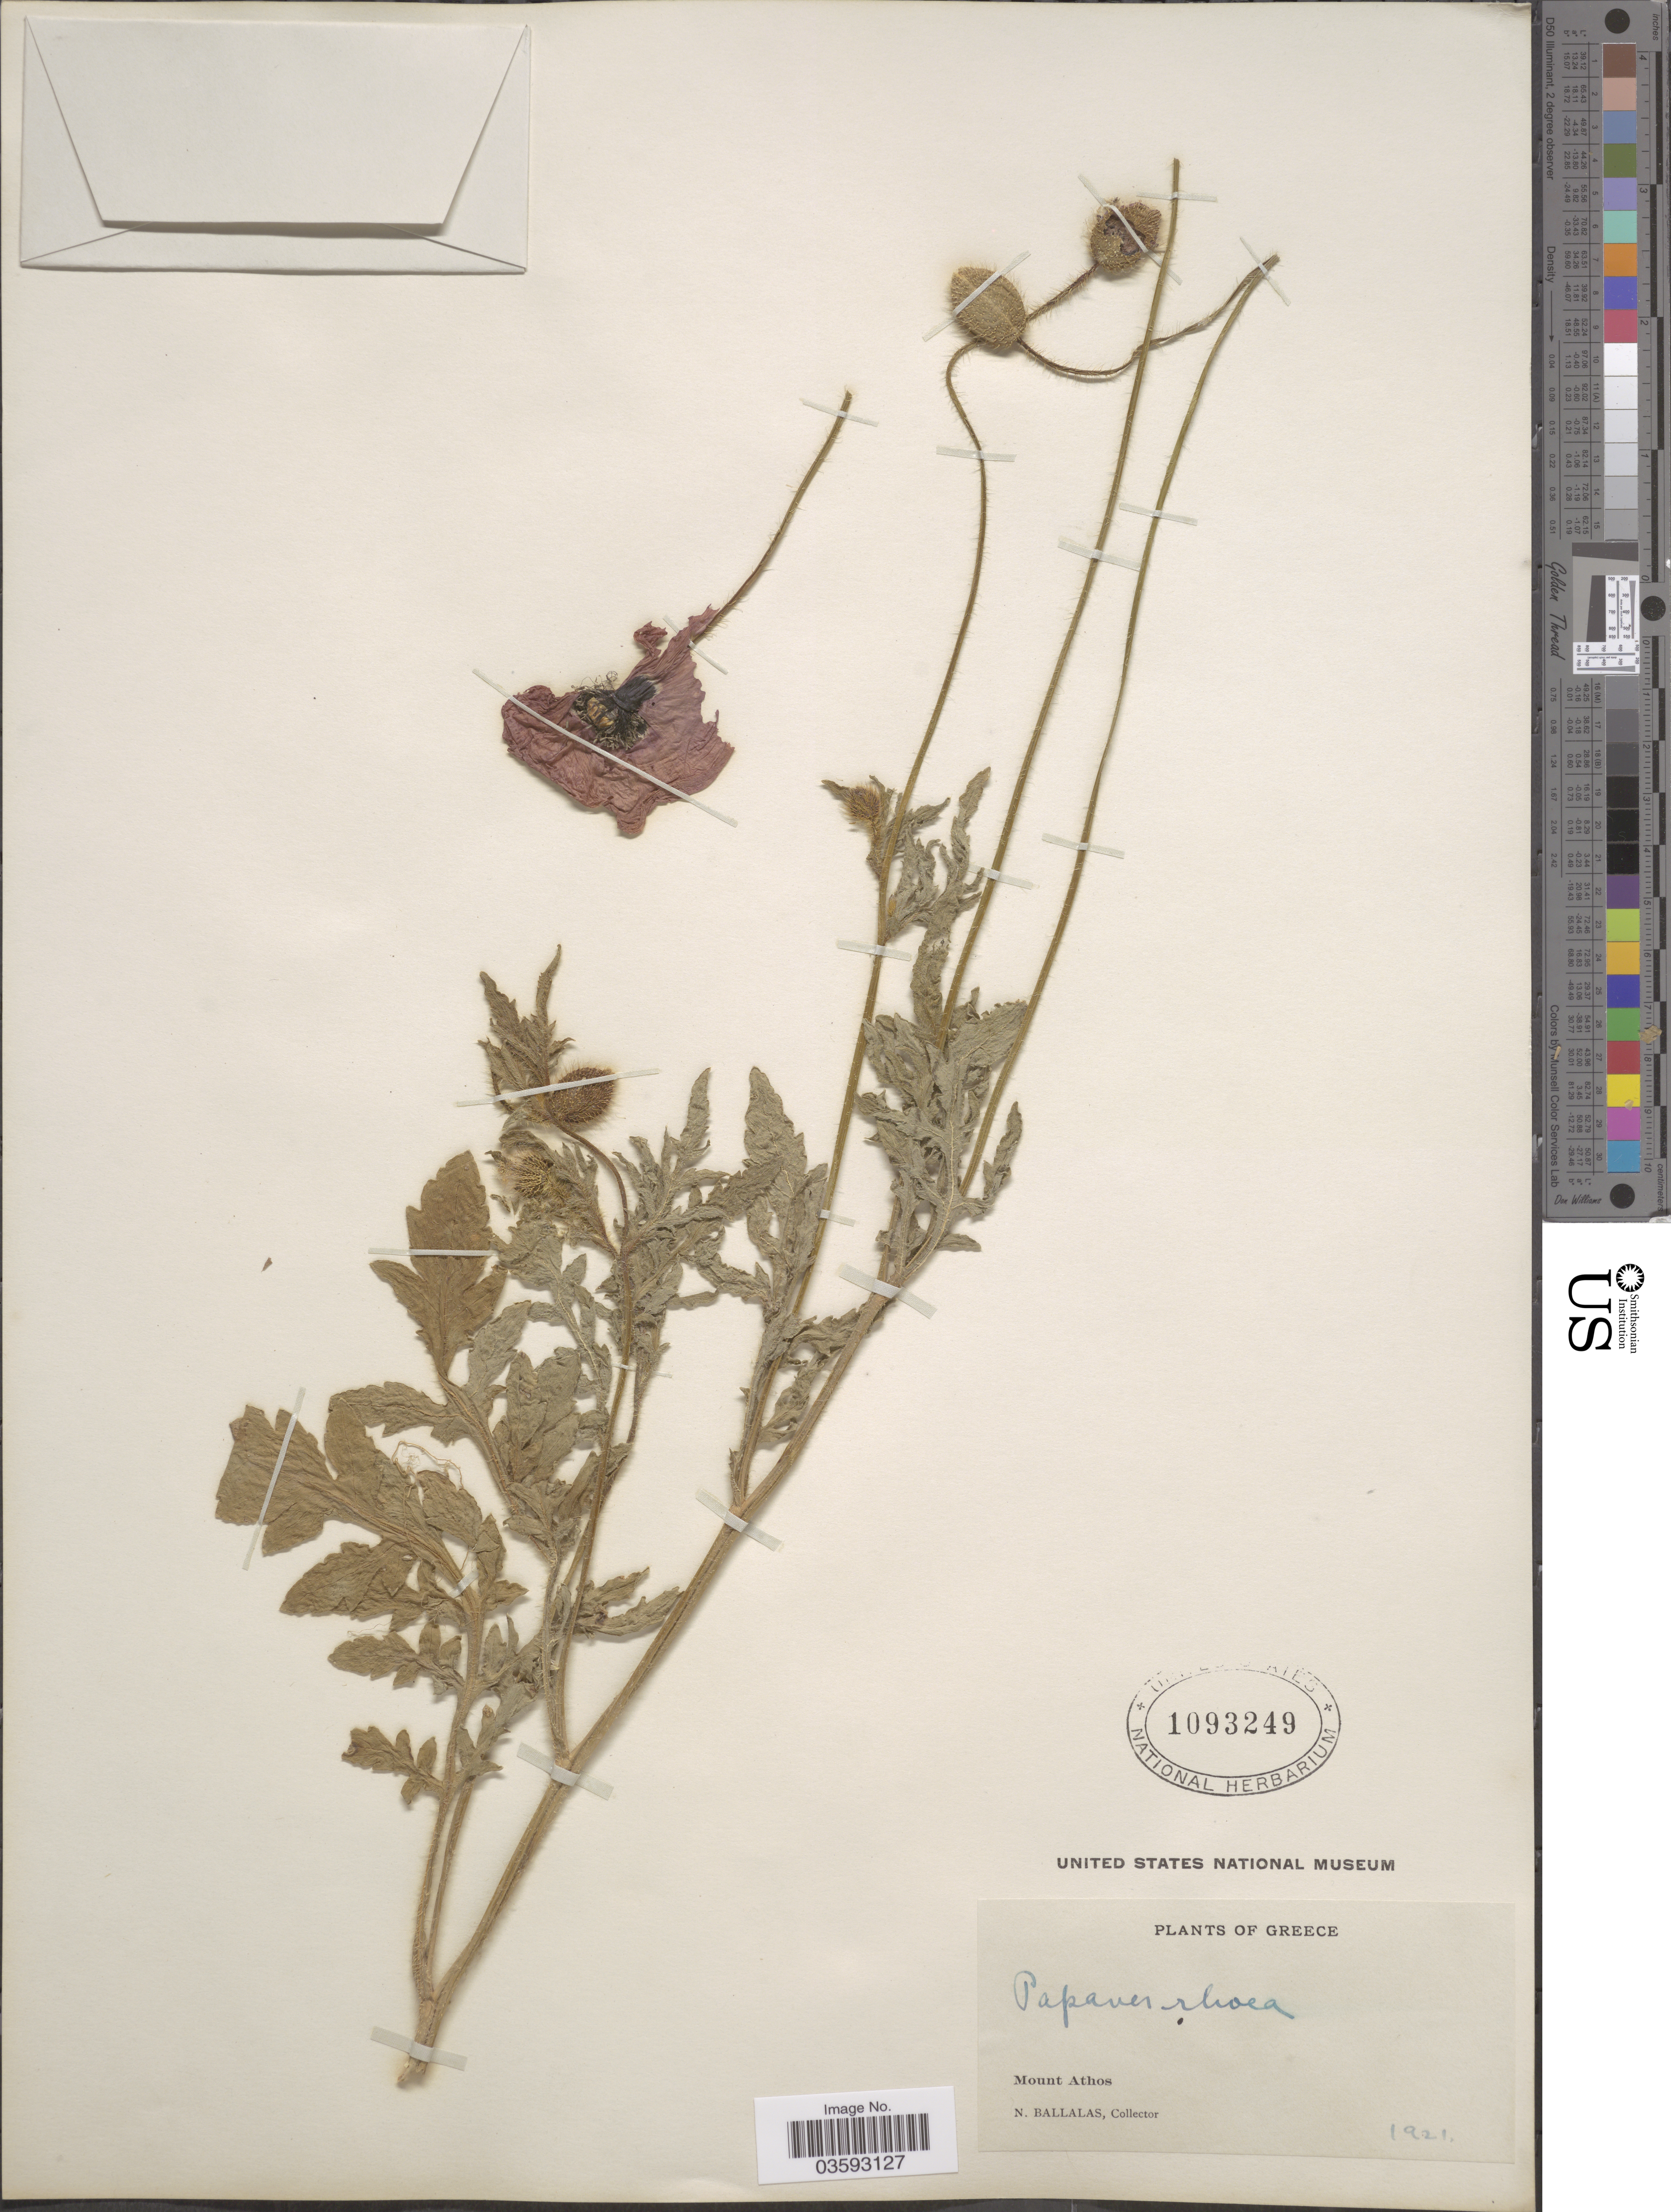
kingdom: Plantae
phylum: Tracheophyta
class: Magnoliopsida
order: Ranunculales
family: Papaveraceae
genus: Papaver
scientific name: Papaver rhoeas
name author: L.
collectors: N. Ballalas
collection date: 1921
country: Greece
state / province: Mount Athoa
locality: Mount Athos.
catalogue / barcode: US 1093249